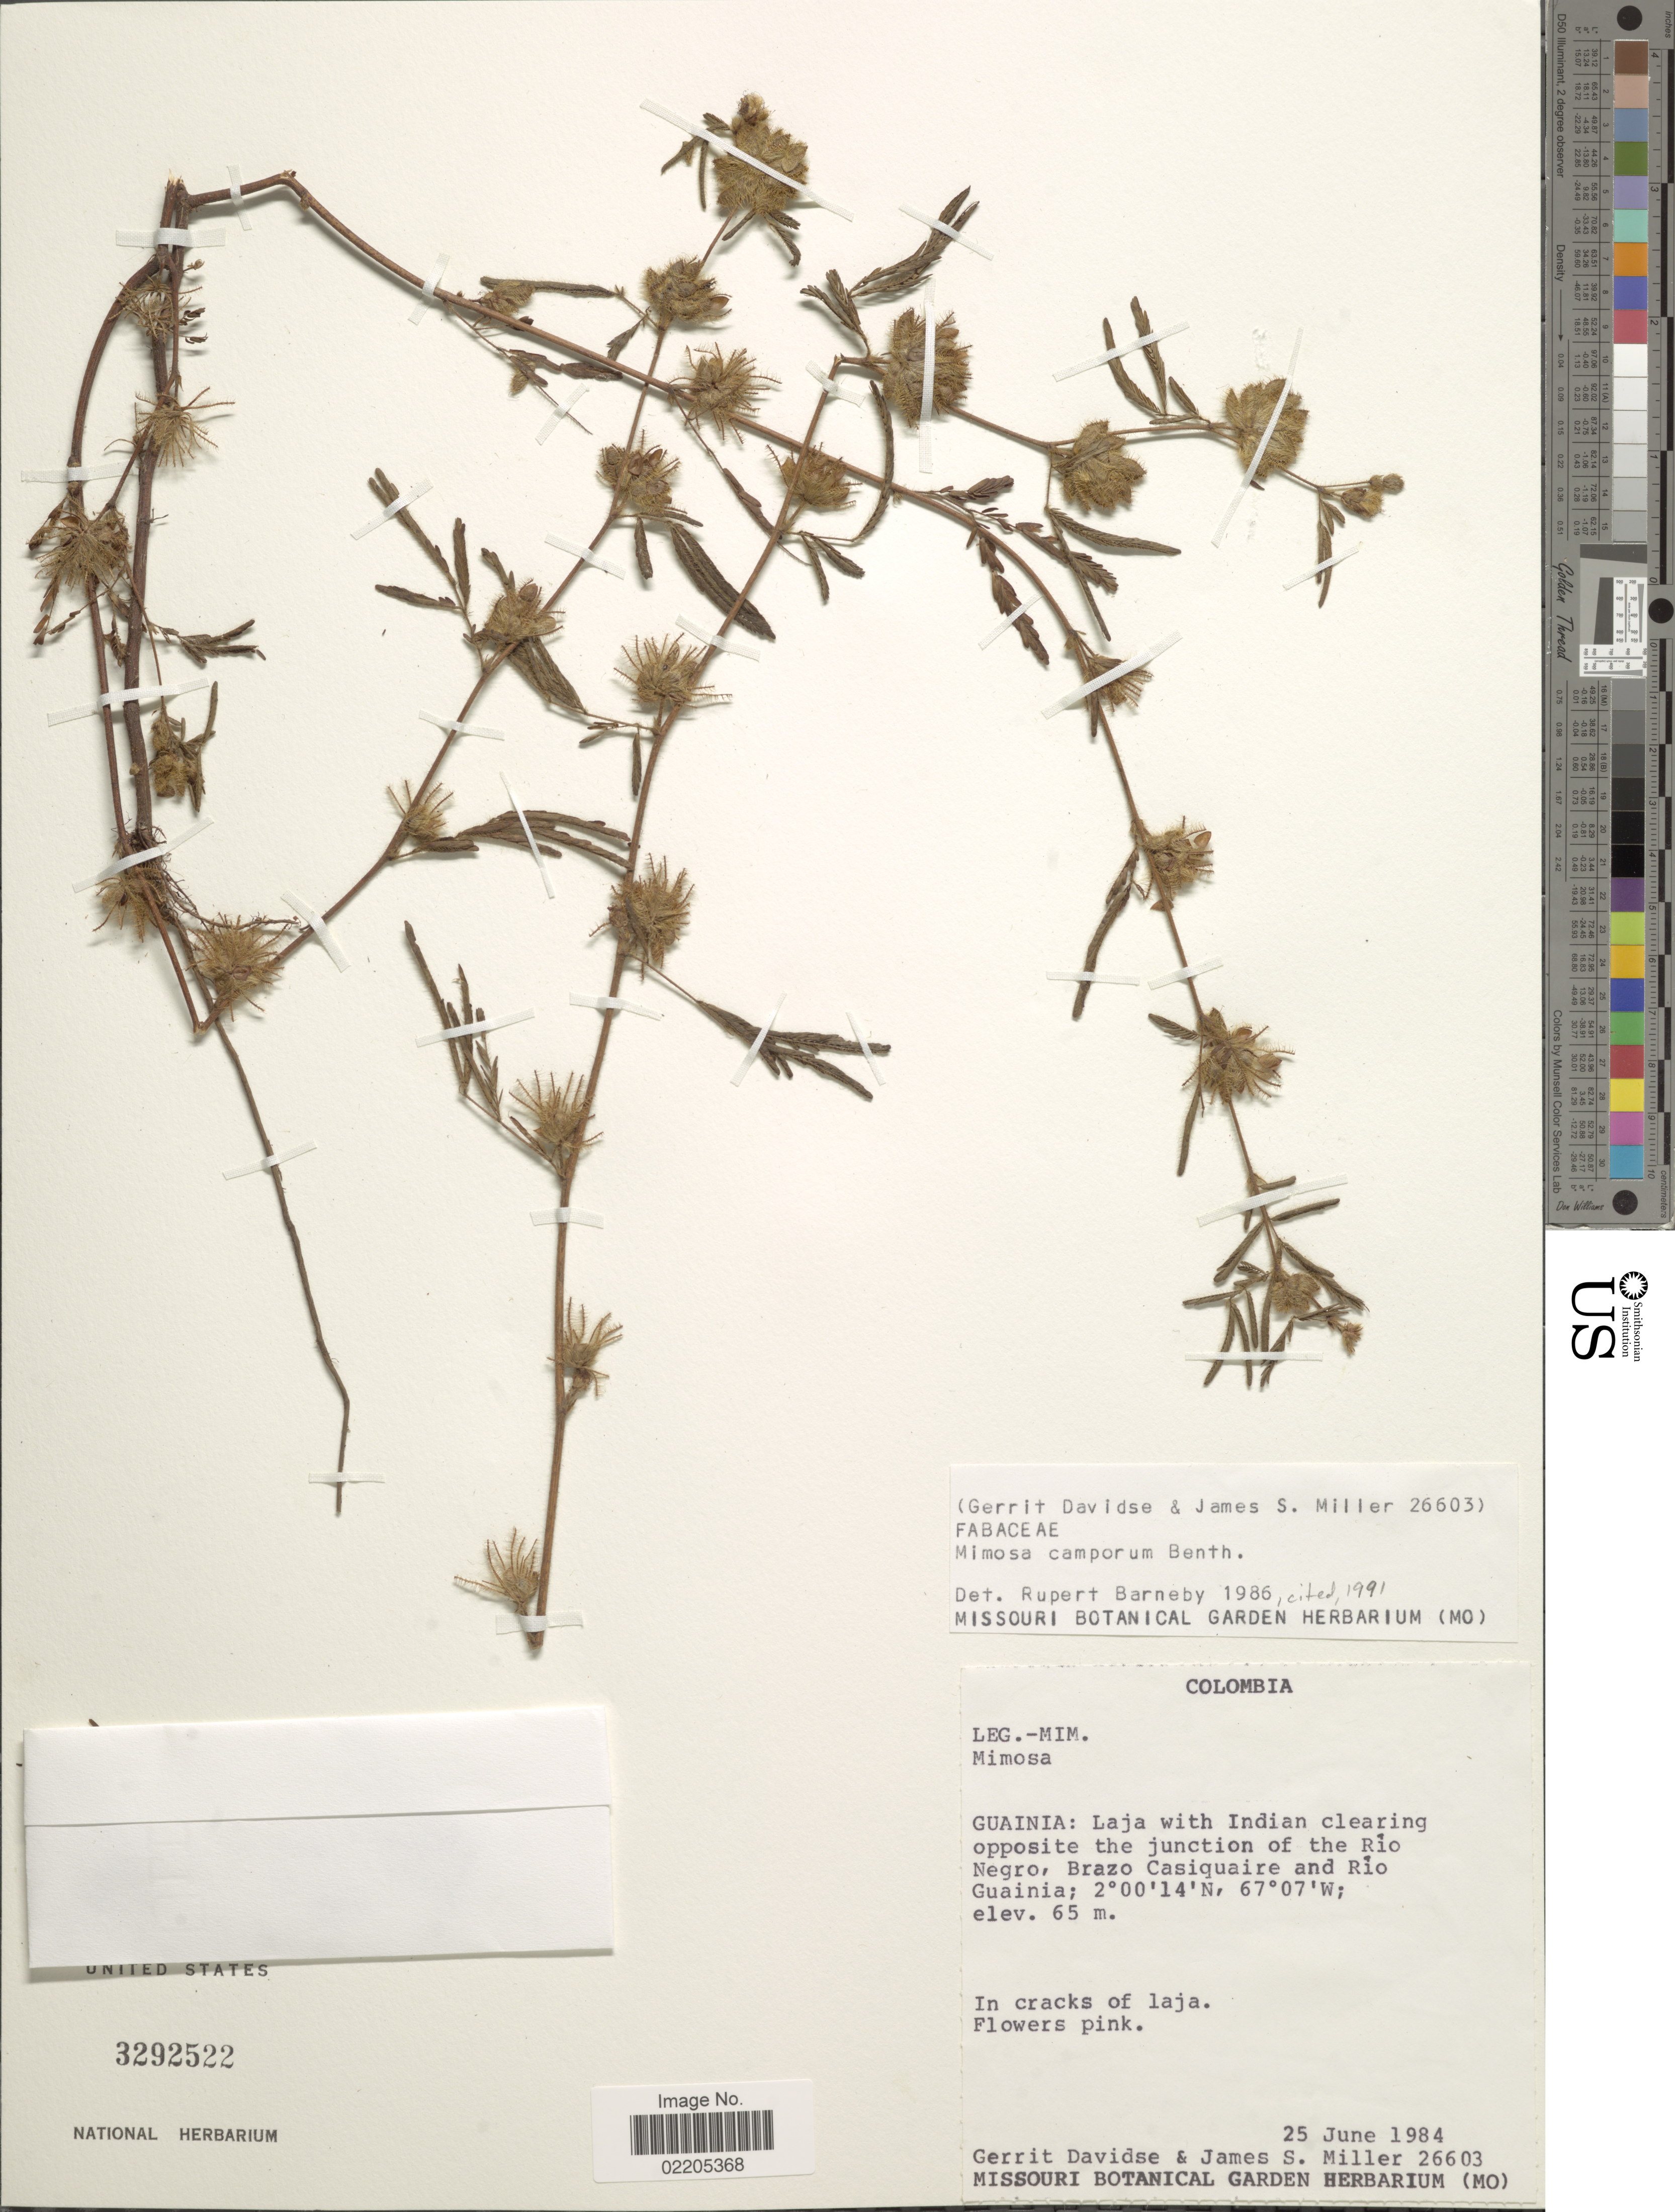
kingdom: Plantae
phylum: Tracheophyta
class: Magnoliopsida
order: Fabales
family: Fabaceae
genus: Mimosa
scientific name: Mimosa camporum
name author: Benth.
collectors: G. Davidse & J. S. Miller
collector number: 26603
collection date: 1984-06-25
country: Colombia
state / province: Guainía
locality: Laja with Indian clearing opposite the junction of the Rio Negro, Brazo Casiquaire and Rio Guainia.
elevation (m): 65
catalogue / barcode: US 3292522